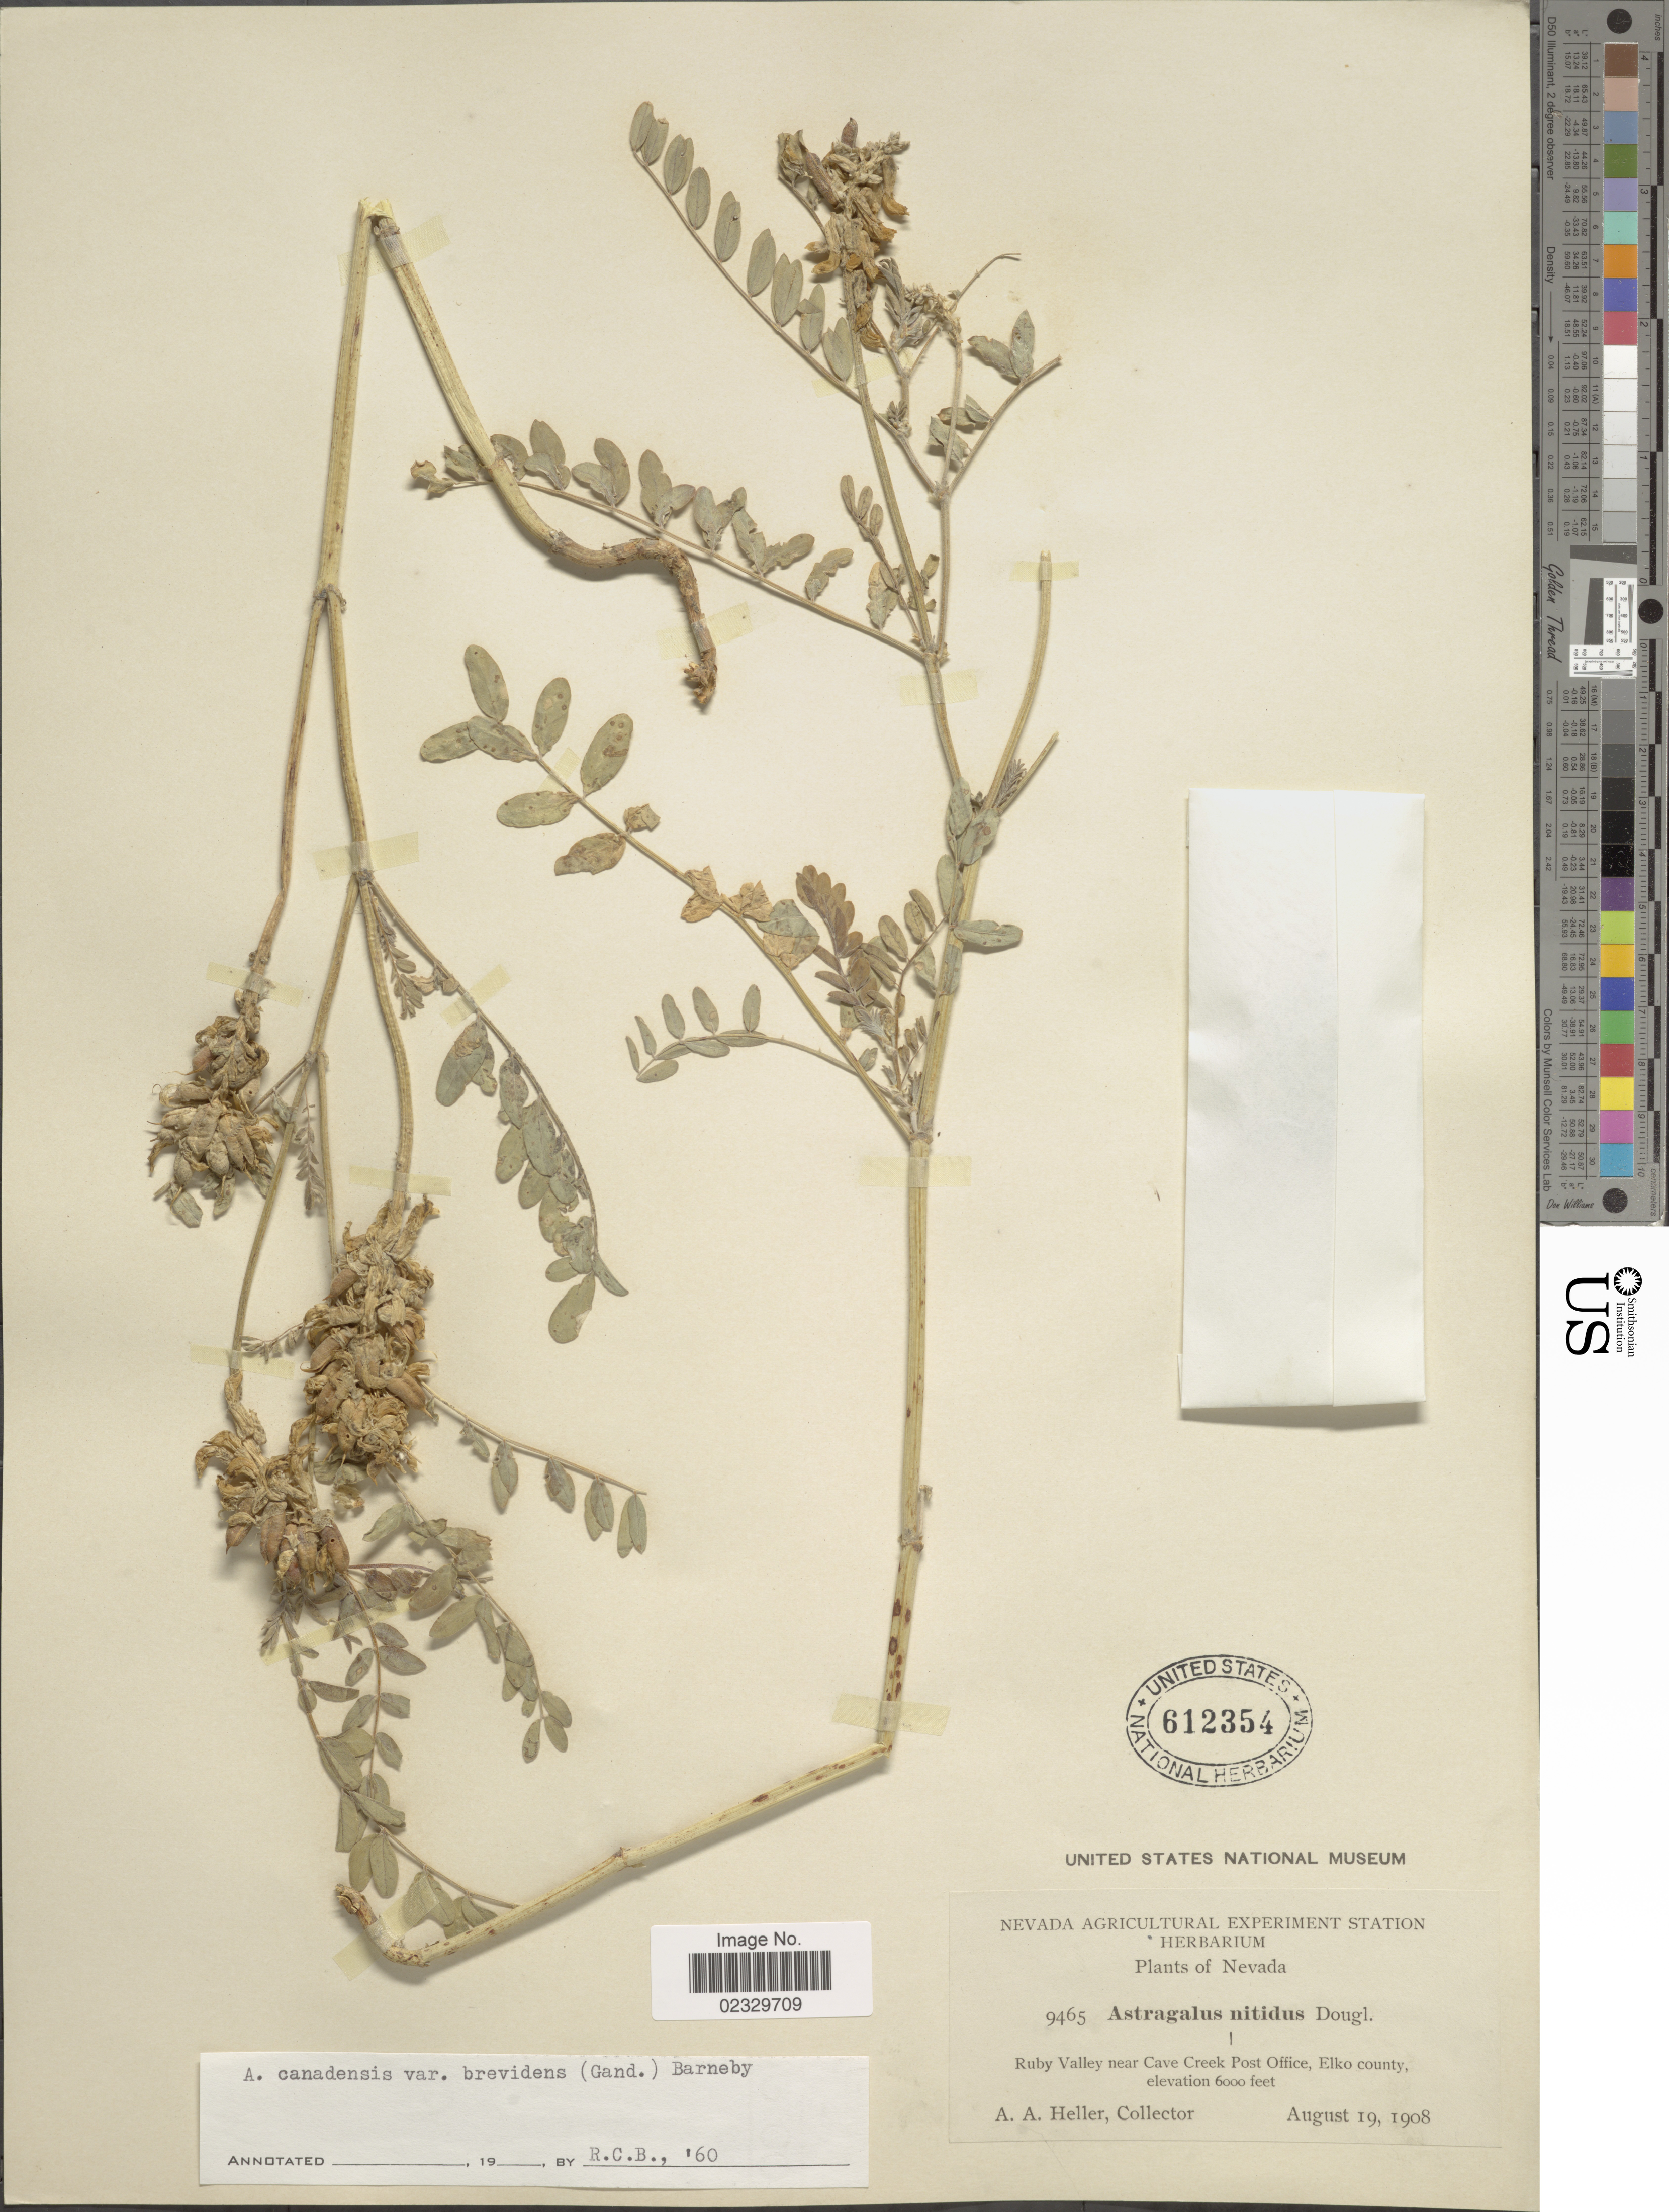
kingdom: Plantae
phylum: Tracheophyta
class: Magnoliopsida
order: Fabales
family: Fabaceae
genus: Astragalus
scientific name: Astragalus canadensis var. brevidens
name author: L.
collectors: A. A. Heller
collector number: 9465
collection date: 1908-08-19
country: United States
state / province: Nevada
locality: Ruby Valley near Cave Creek Post Office, Elko County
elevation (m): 1829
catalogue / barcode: US 612354